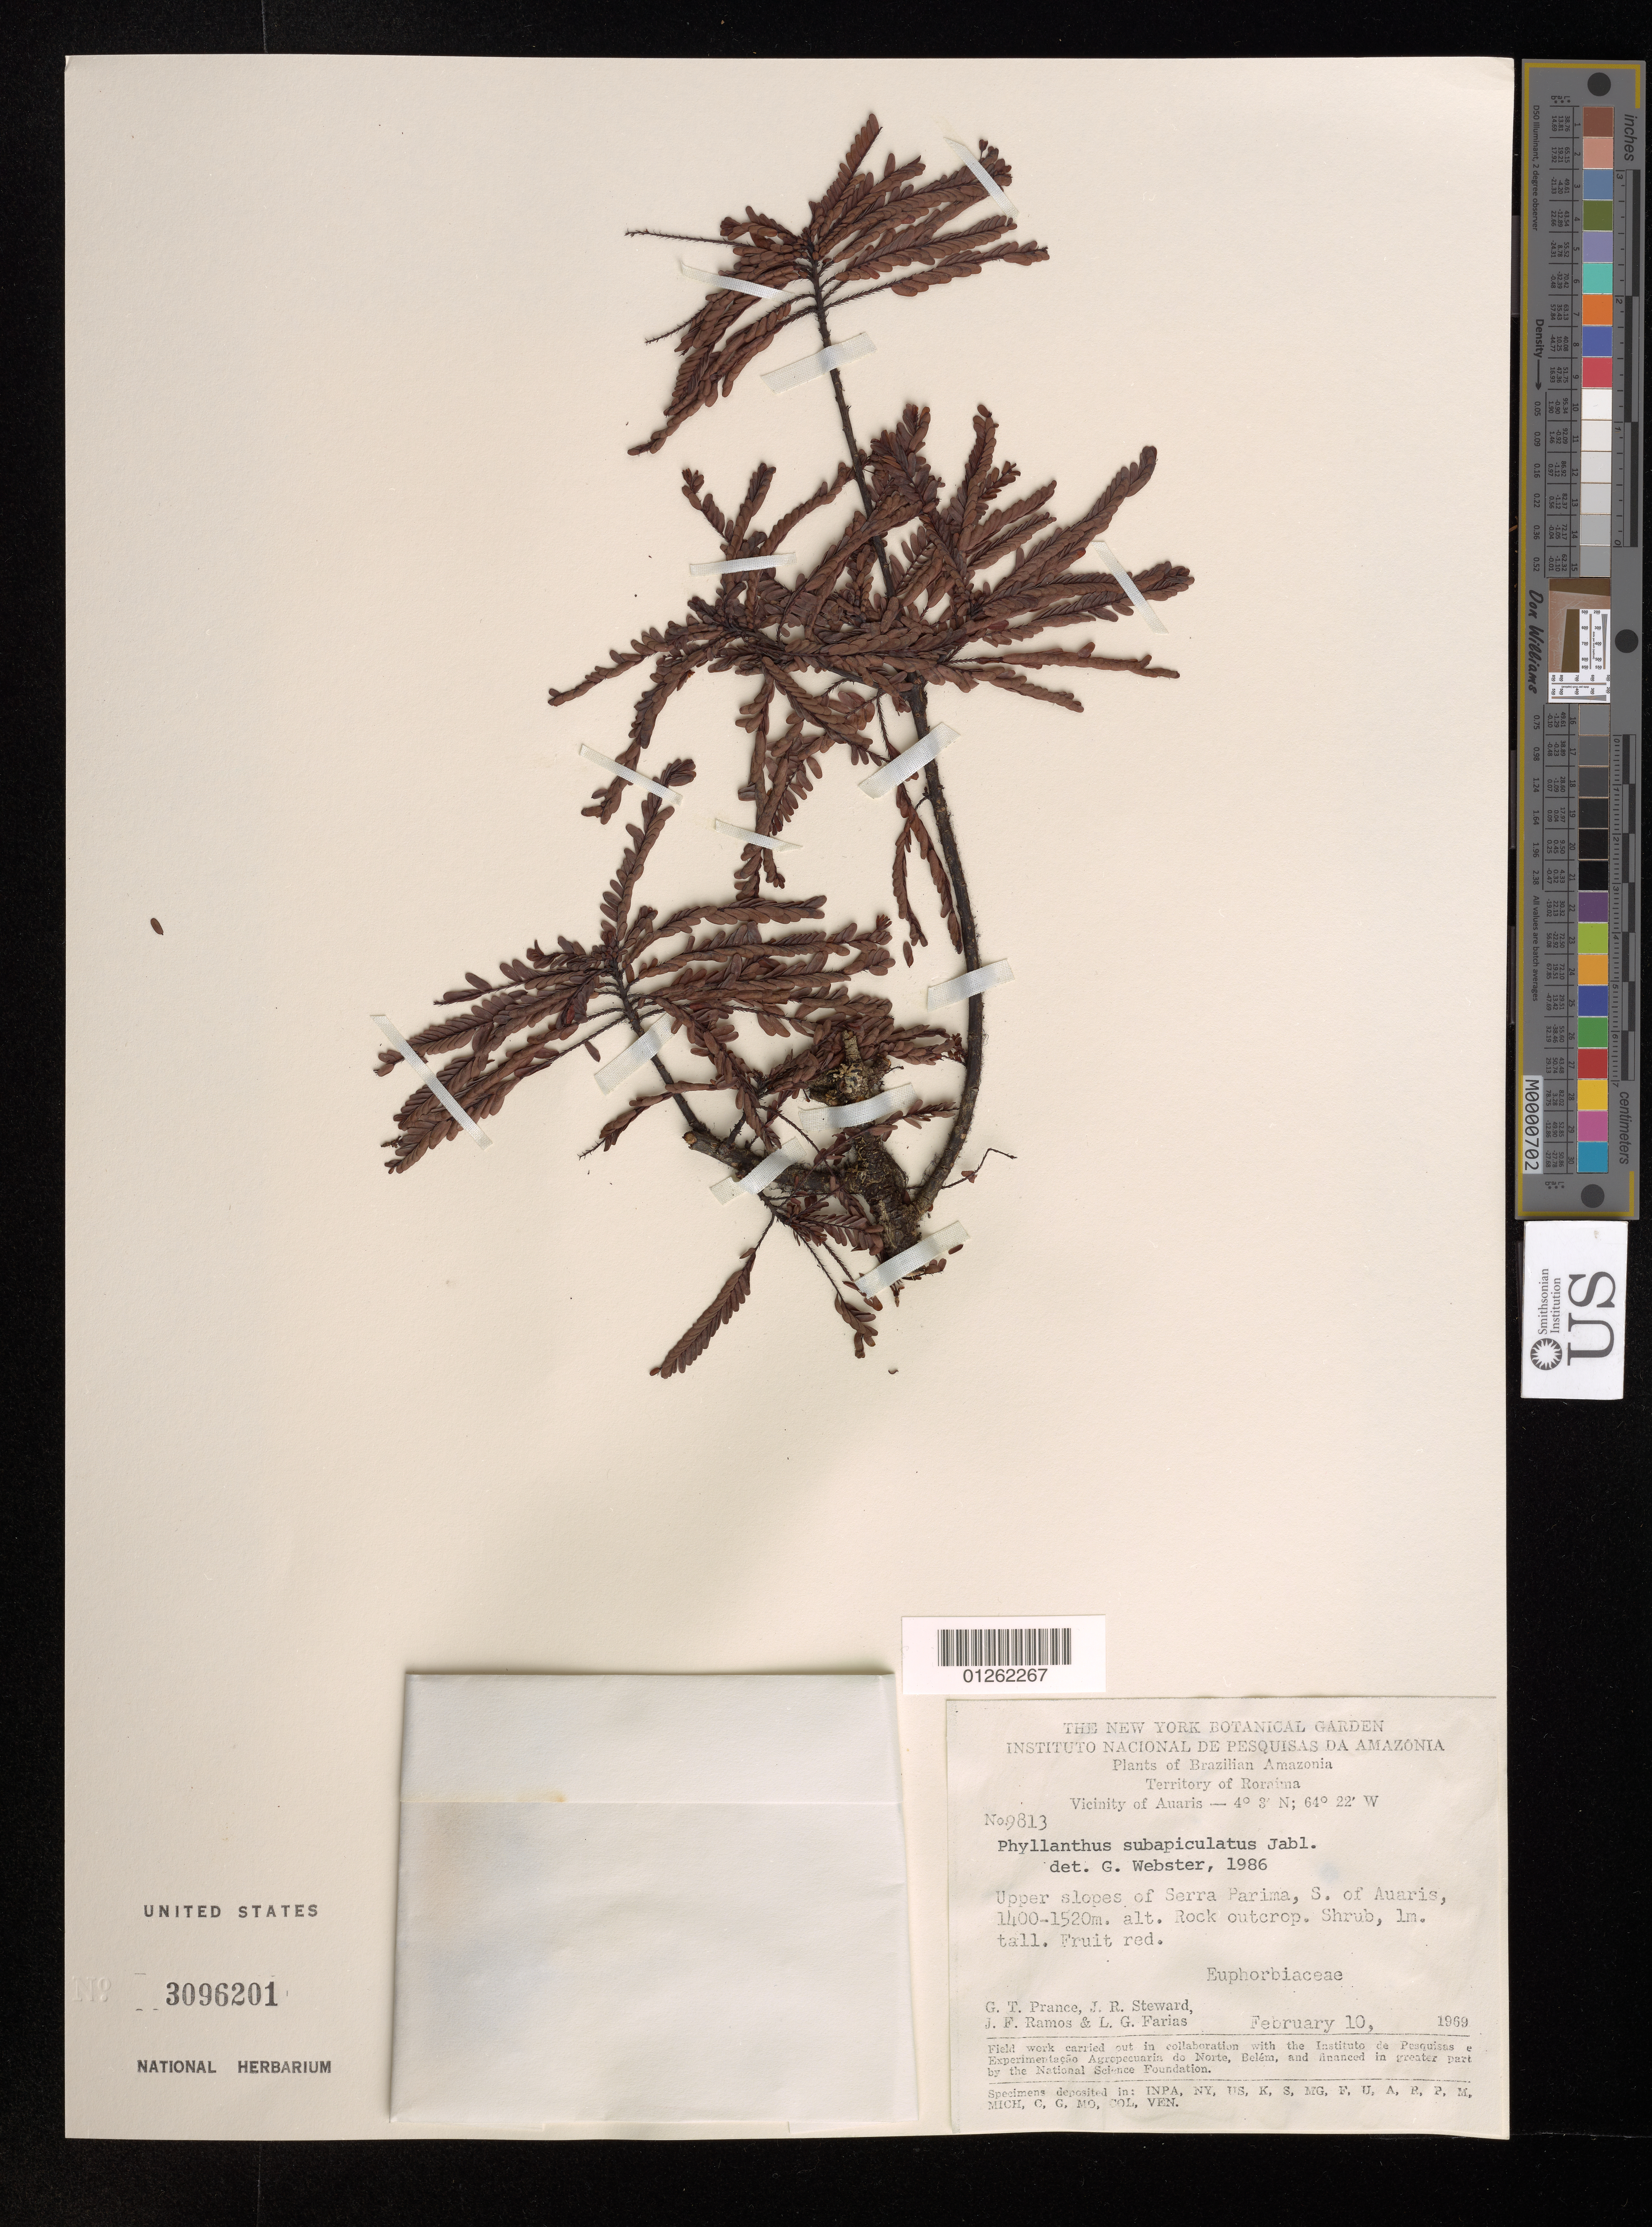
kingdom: Plantae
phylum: Tracheophyta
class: Magnoliopsida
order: Malpighiales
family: Phyllanthaceae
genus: Phyllanthus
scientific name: Phyllanthus subapicalis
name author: Jabl.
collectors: G. T. Prance, J. R. Steward, J. F. Ramos & L. G. Farias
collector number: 9813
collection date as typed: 10 Feb 1969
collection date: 1969-02-10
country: Brazil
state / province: Roraima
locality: Vicinity of Auaris. Upper slopes of Serra Parima, S of Auaris.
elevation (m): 1400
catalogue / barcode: US 3096201